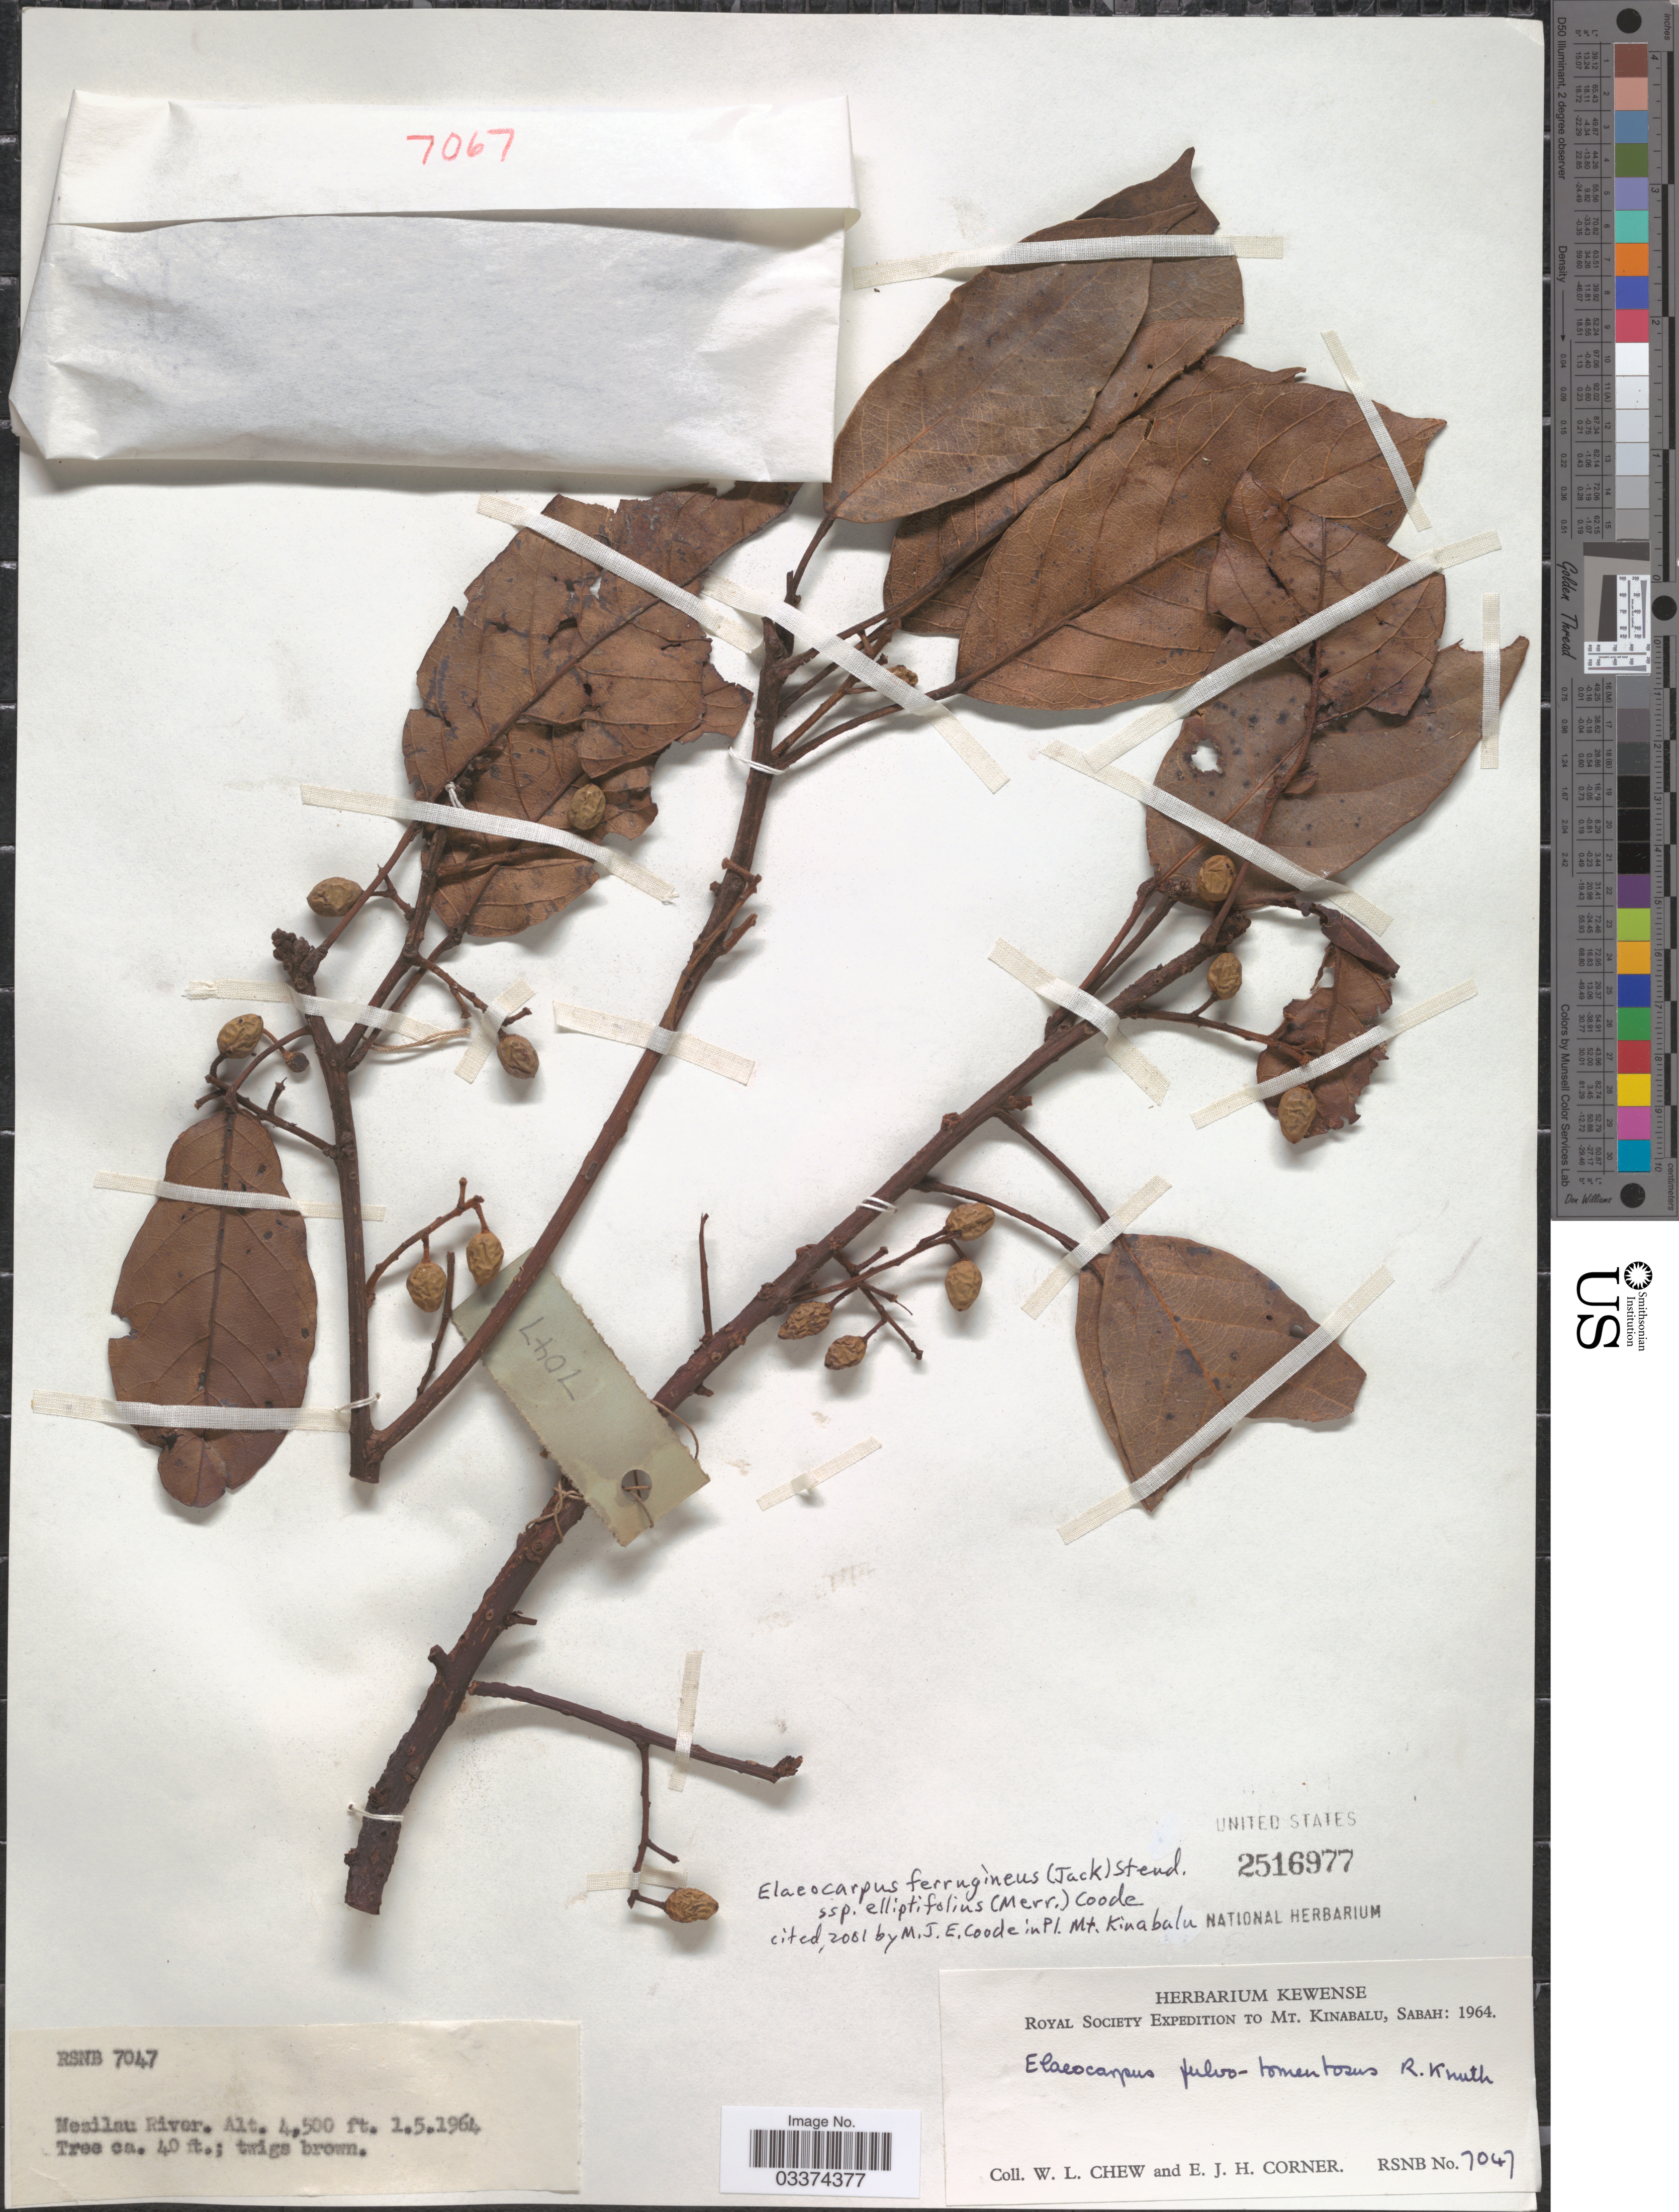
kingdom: Plantae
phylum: Tracheophyta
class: Magnoliopsida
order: Oxalidales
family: Elaeocarpaceae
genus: Elaeocarpus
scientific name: Elaeocarpus ferrugineus subsp. elliptifolius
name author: (Merr.) Coode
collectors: W. Chew & E. Corner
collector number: RSNB7047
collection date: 1964-05-01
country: Malaysia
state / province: Sabah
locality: Mt. Kinabalu, Mesilau River.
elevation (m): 1372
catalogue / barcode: US 2516977